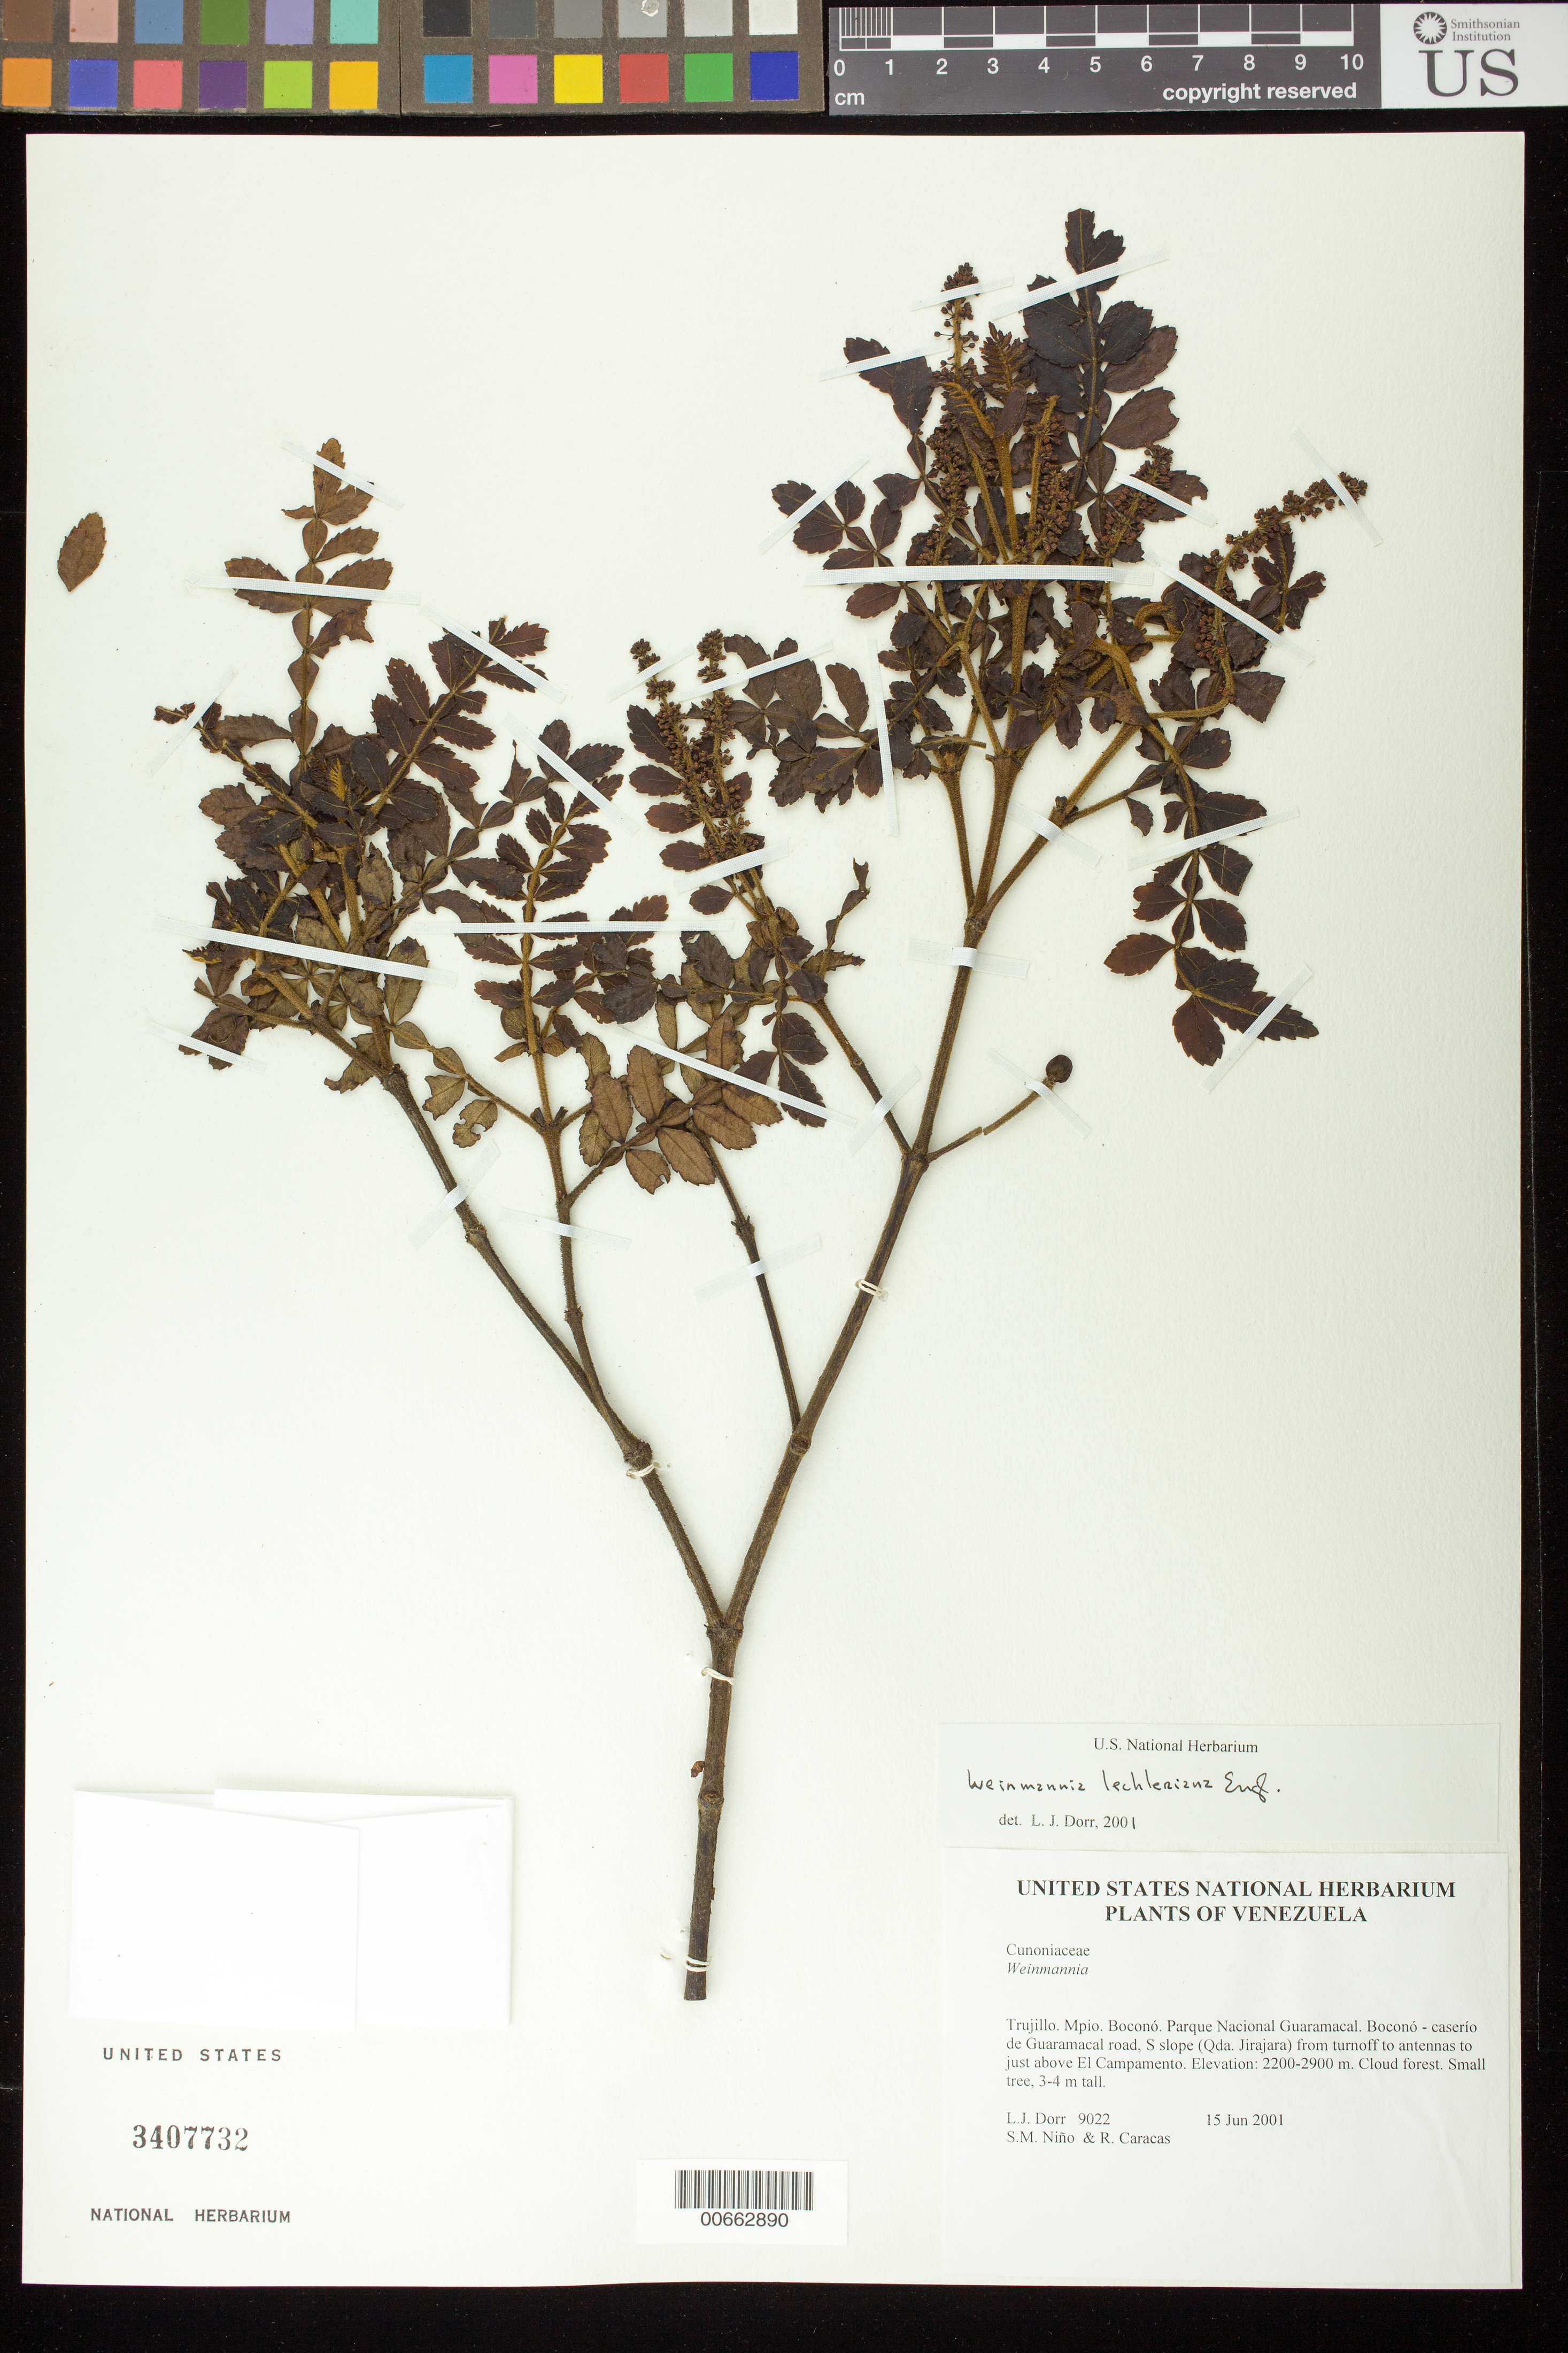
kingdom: Plantae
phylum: Tracheophyta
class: Magnoliopsida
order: Oxalidales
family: Cunoniaceae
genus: Weinmannia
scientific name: Weinmannia lechleriana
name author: Engl.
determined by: Dorr, L. J., (BOT), Smithsonian Institution - National Museum of Natural History (UNITED STATES)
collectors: L. J. Dorr, S. M. Niño & R. Caracas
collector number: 9022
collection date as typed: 15 Jun 2001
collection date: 2001-06-15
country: Venezuela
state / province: Trujillo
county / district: Boconó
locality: Parque Nacional Guaramacal. Boconó-caserío de Guaramacal road, S slope (Qda. Jirajara) from turnoff to antennas to just above El Campamento.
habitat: Cloud forest.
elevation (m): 2200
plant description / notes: PORT, US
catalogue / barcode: US 3407732